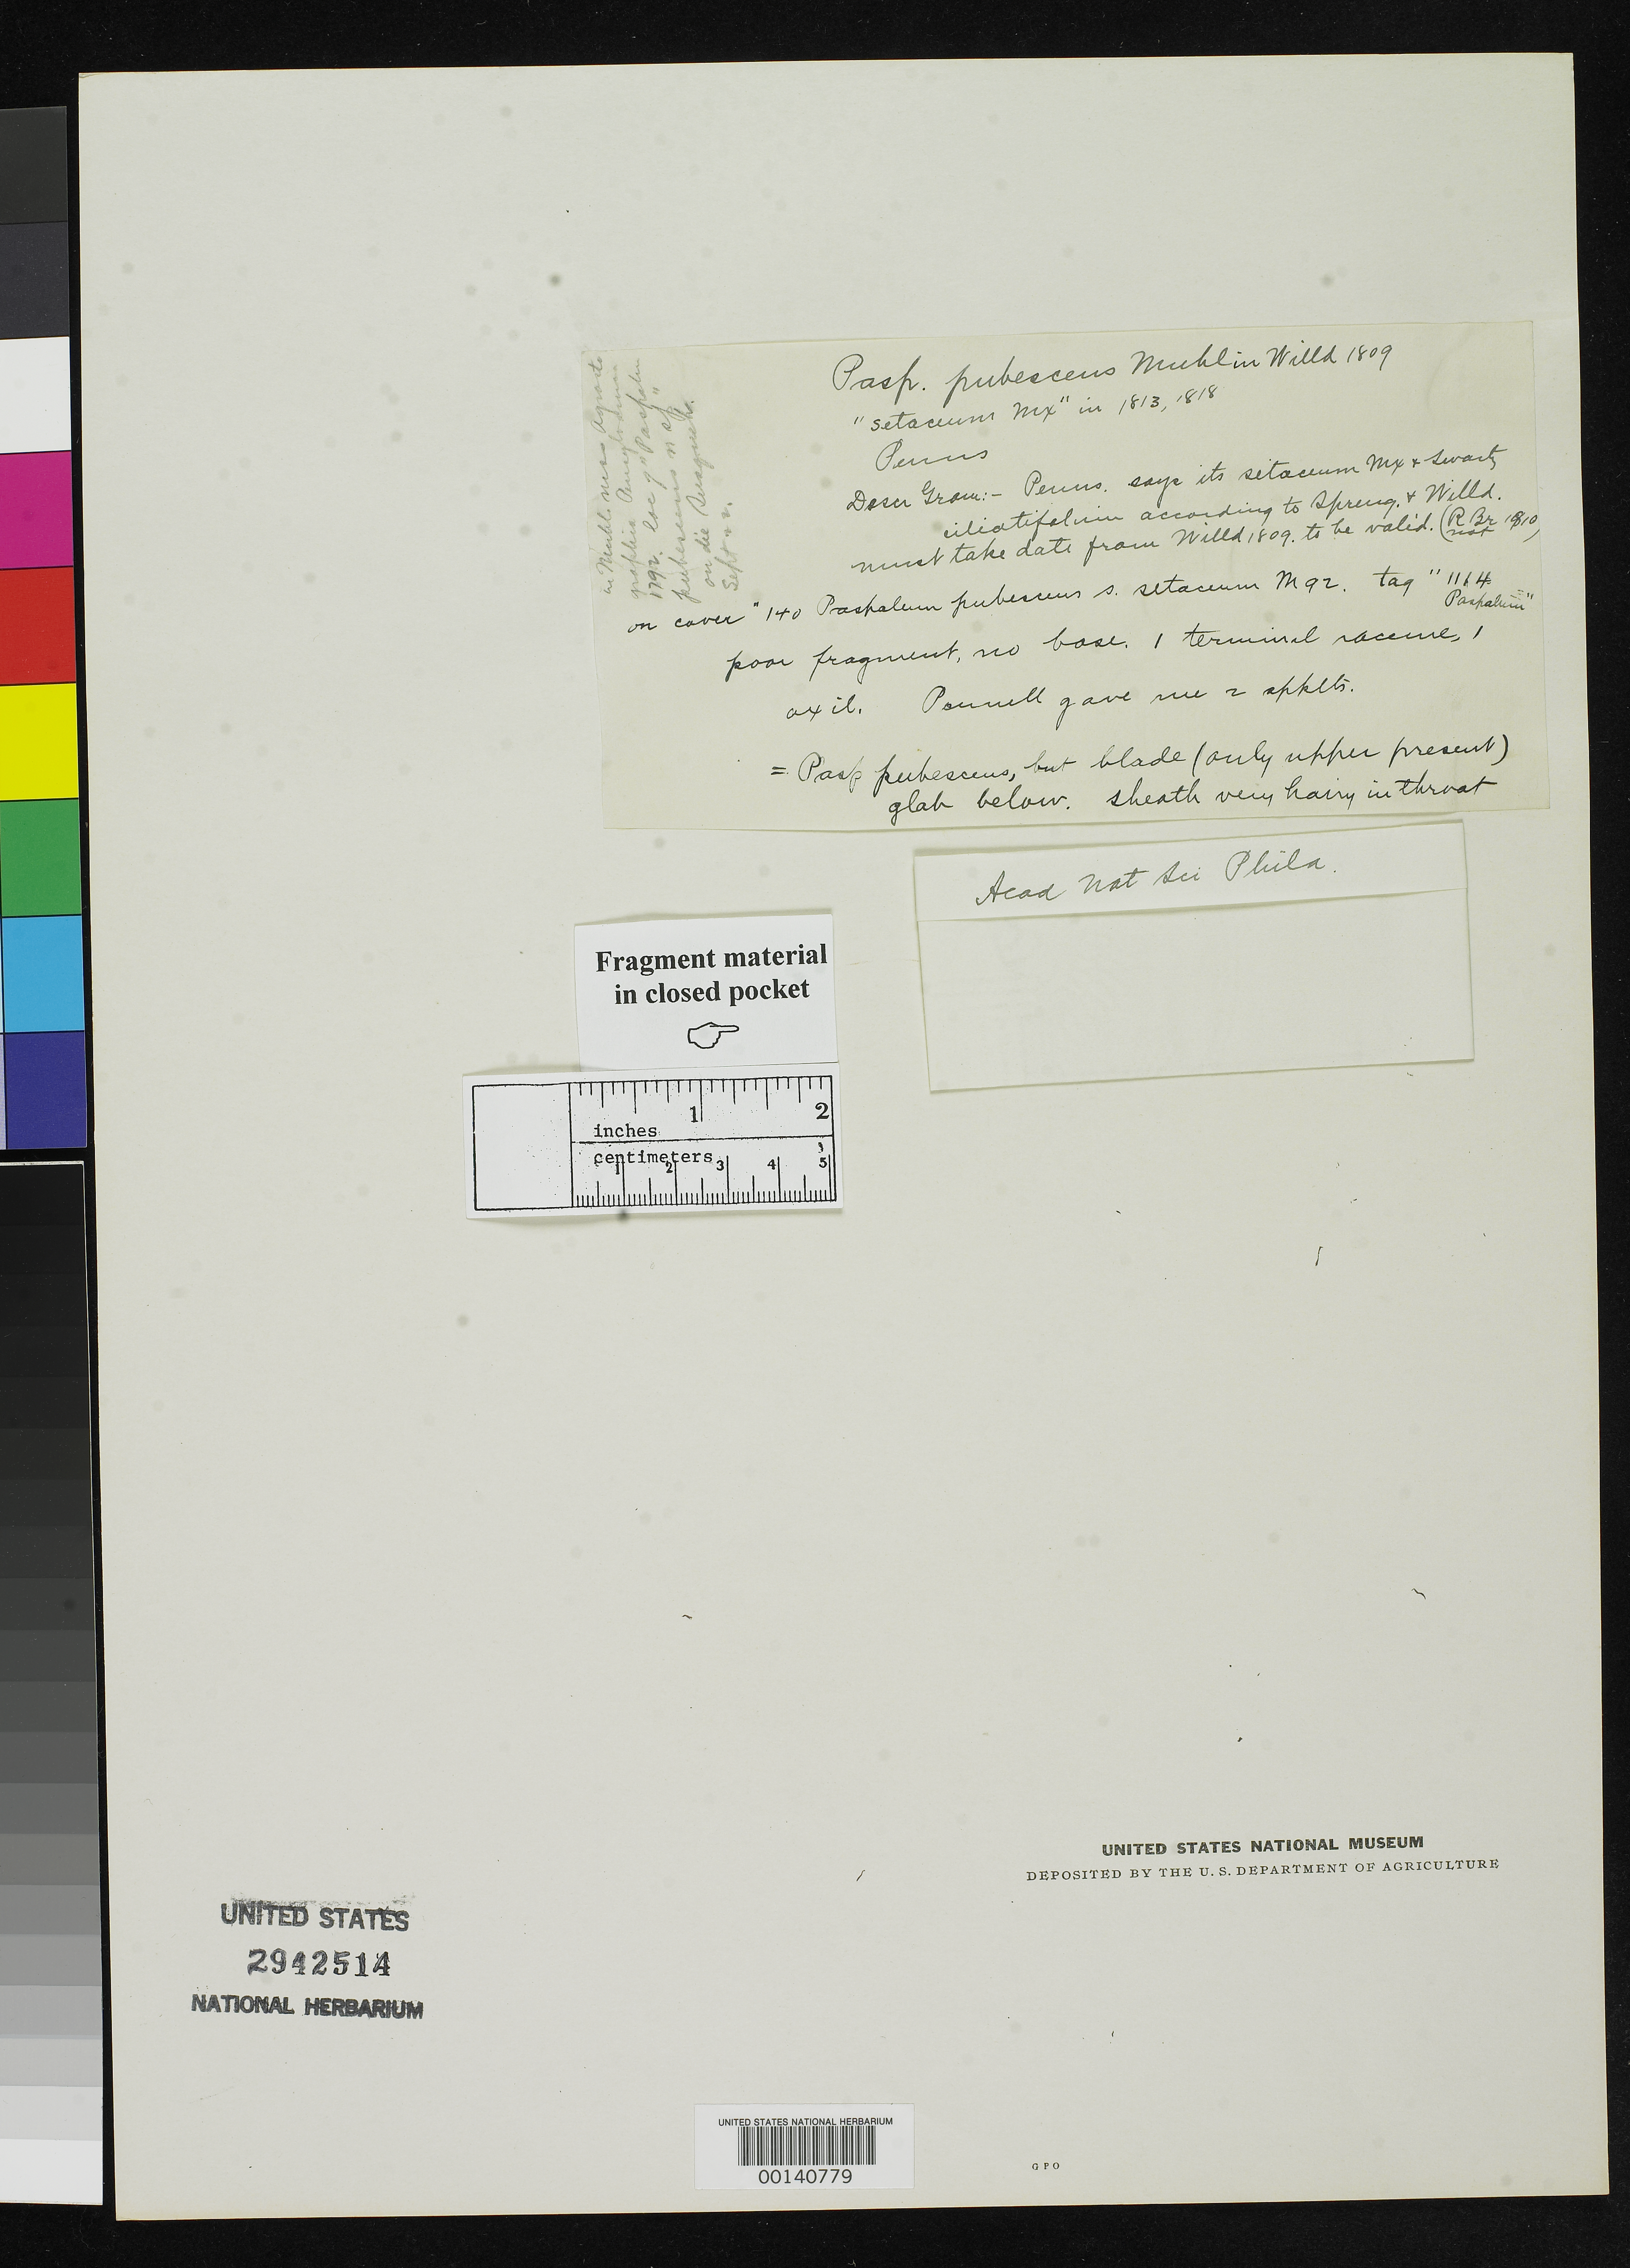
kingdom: Plantae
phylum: Tracheophyta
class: Liliopsida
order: Poales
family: Poaceae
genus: Paspalum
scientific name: Paspalum pubescens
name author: Muhl. in Willd.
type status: Type Fragment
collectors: H. Muhlenberg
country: United States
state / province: North Carolina / South Carolina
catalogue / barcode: US 2942514